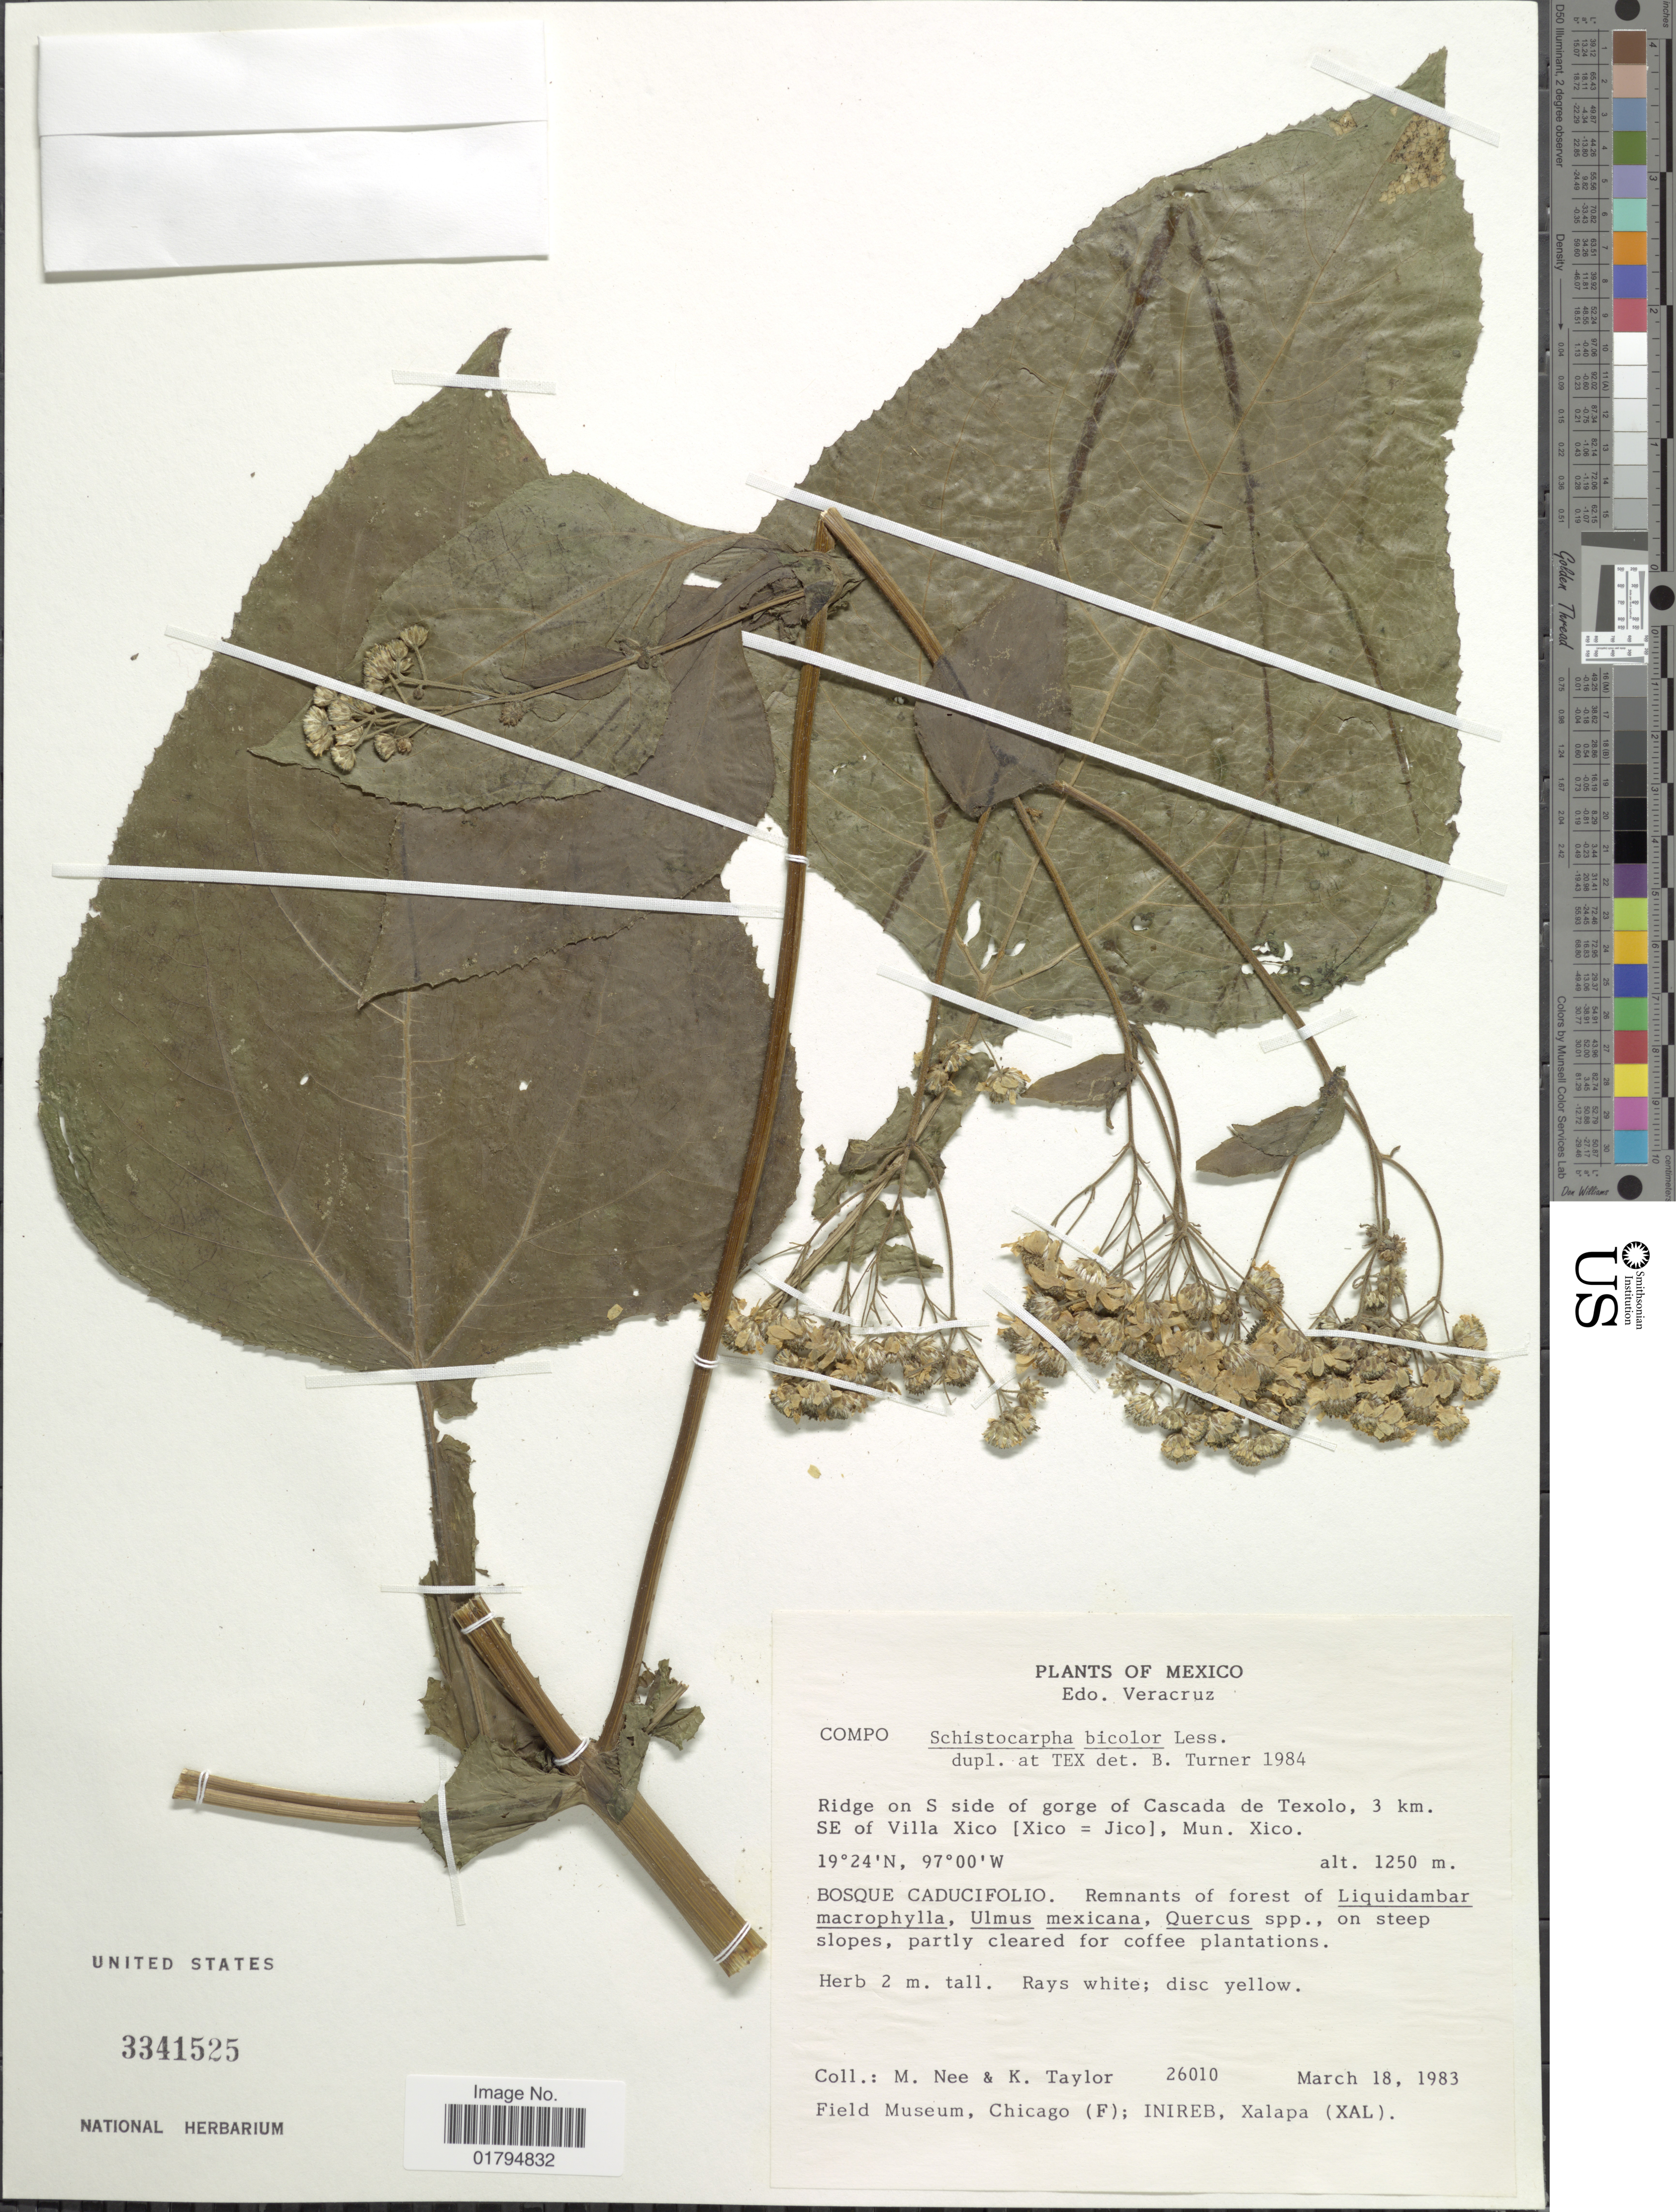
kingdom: Plantae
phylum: Tracheophyta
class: Magnoliopsida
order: Asterales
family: Asteraceae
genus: Schistocarpha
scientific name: Schistocarpha bicolor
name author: Less.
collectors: M. Nee & K. Taylor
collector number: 26010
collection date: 1983-03-18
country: Mexico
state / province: Veracruz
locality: Ridge on S side of gorge of Cascada de Texolo, 3 km. SE of Villa Xico, Mun Xico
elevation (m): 1250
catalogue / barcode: US 3341525